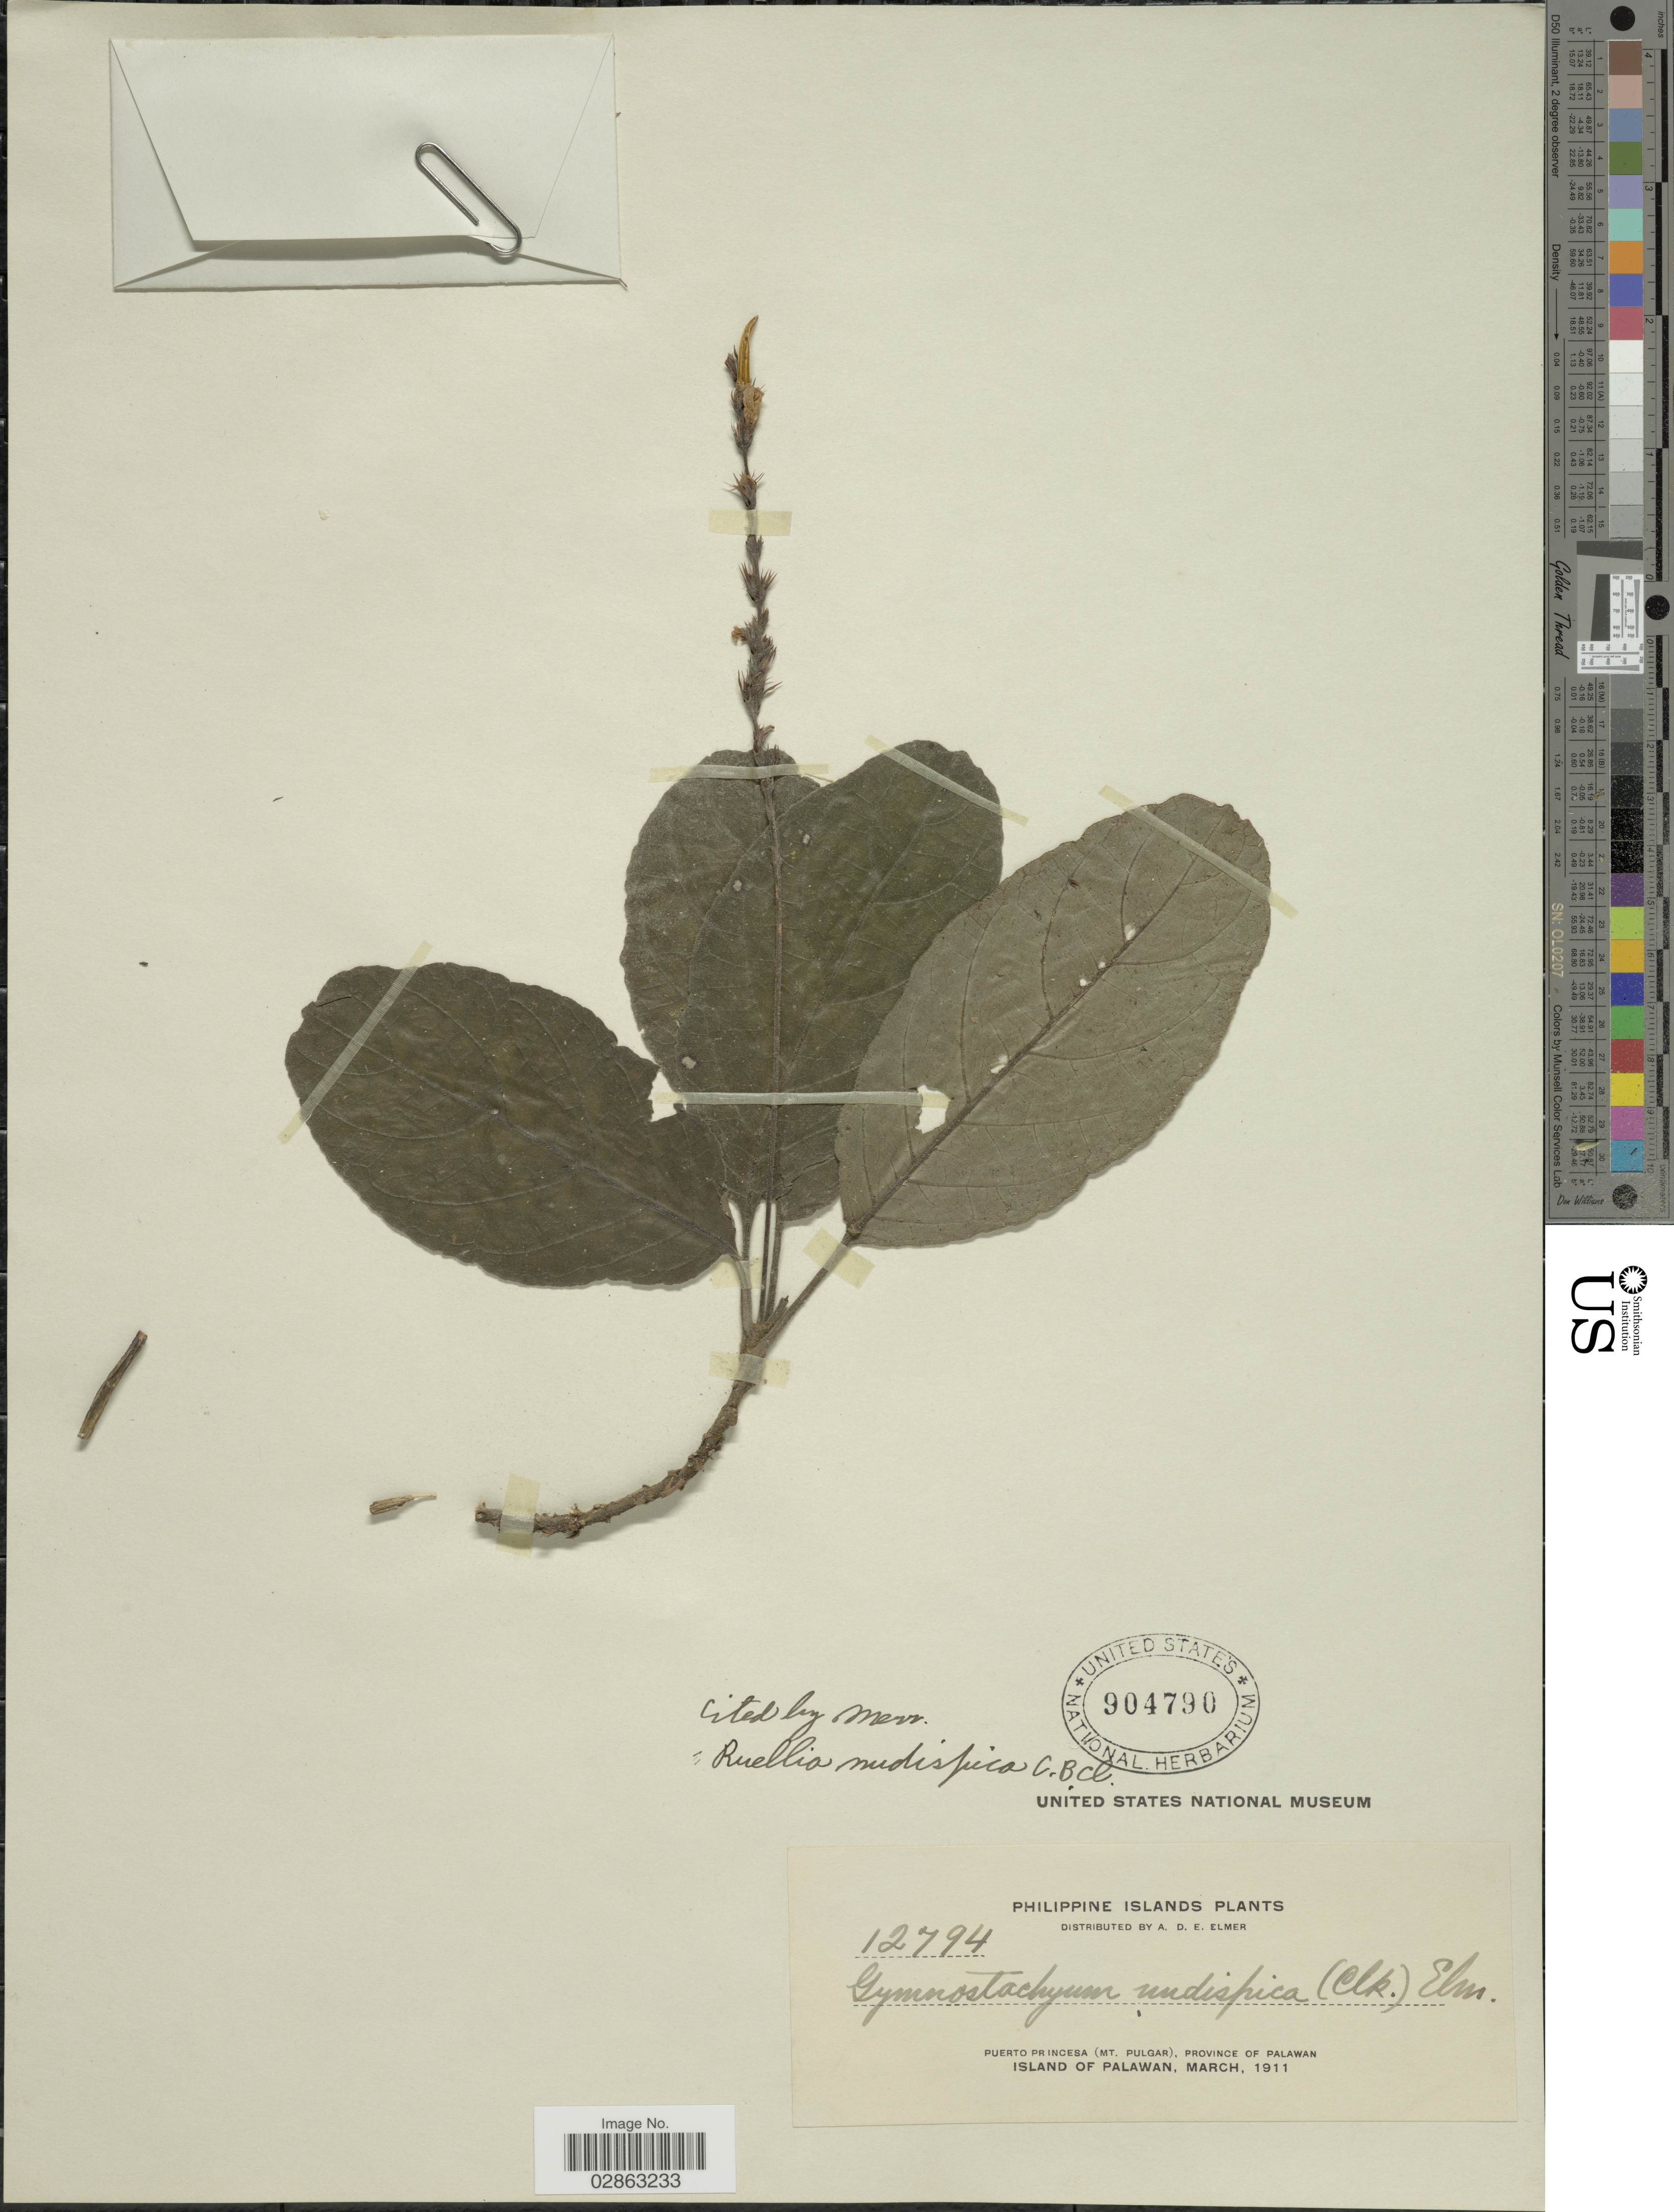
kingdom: Plantae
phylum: Tracheophyta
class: Magnoliopsida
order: Lamiales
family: Acanthaceae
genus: Ruellia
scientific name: Ruellia nudispica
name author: C.B. Clarke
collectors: A. D. E. Elmer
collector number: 12794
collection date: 1911-03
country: Philippines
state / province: Mimaropa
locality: Puerto Princesa (Mt. Pulgar), Province of Palawan, Island of Palawan.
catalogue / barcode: US 904790